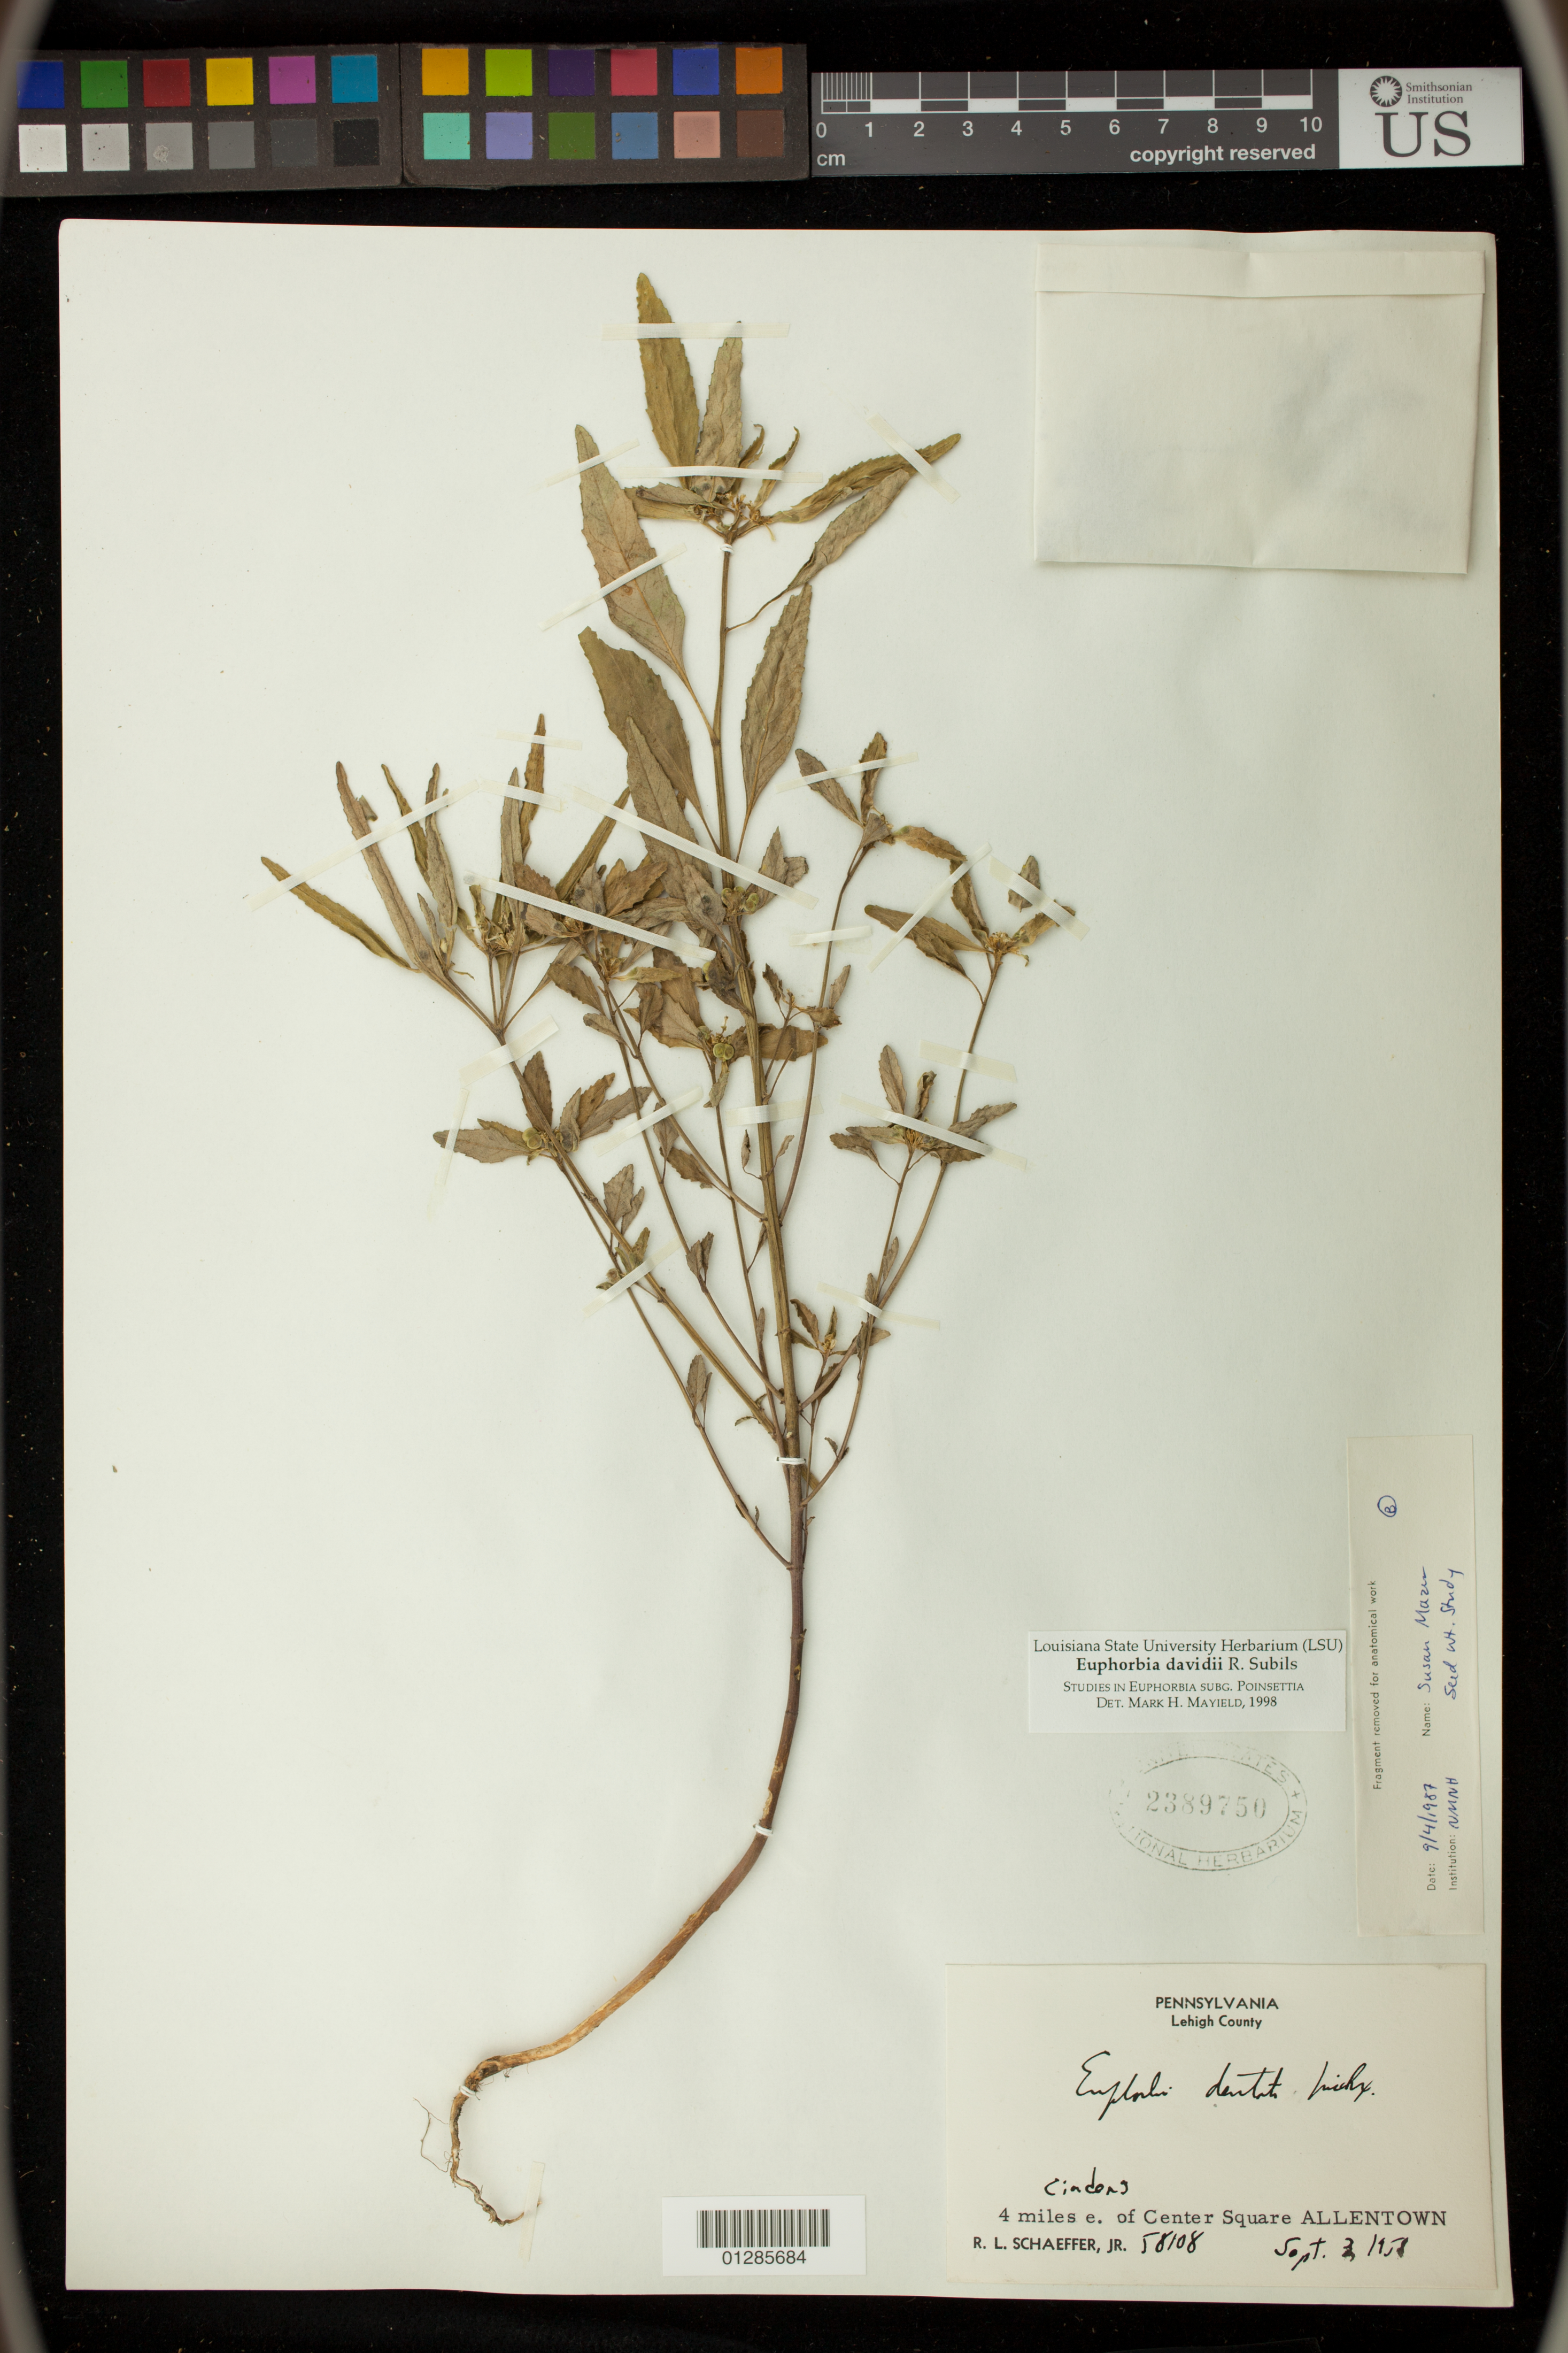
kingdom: Plantae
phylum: Tracheophyta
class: Magnoliopsida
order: Malpighiales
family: Euphorbiaceae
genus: Euphorbia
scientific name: Euphorbia davidii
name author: Subils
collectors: R. L. Schaeffer Jr.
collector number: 58108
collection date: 1958-09-03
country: United States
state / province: Pennsylvania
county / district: Lehigh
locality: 4 miles e. of Center Square Allentown.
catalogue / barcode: US 2389750